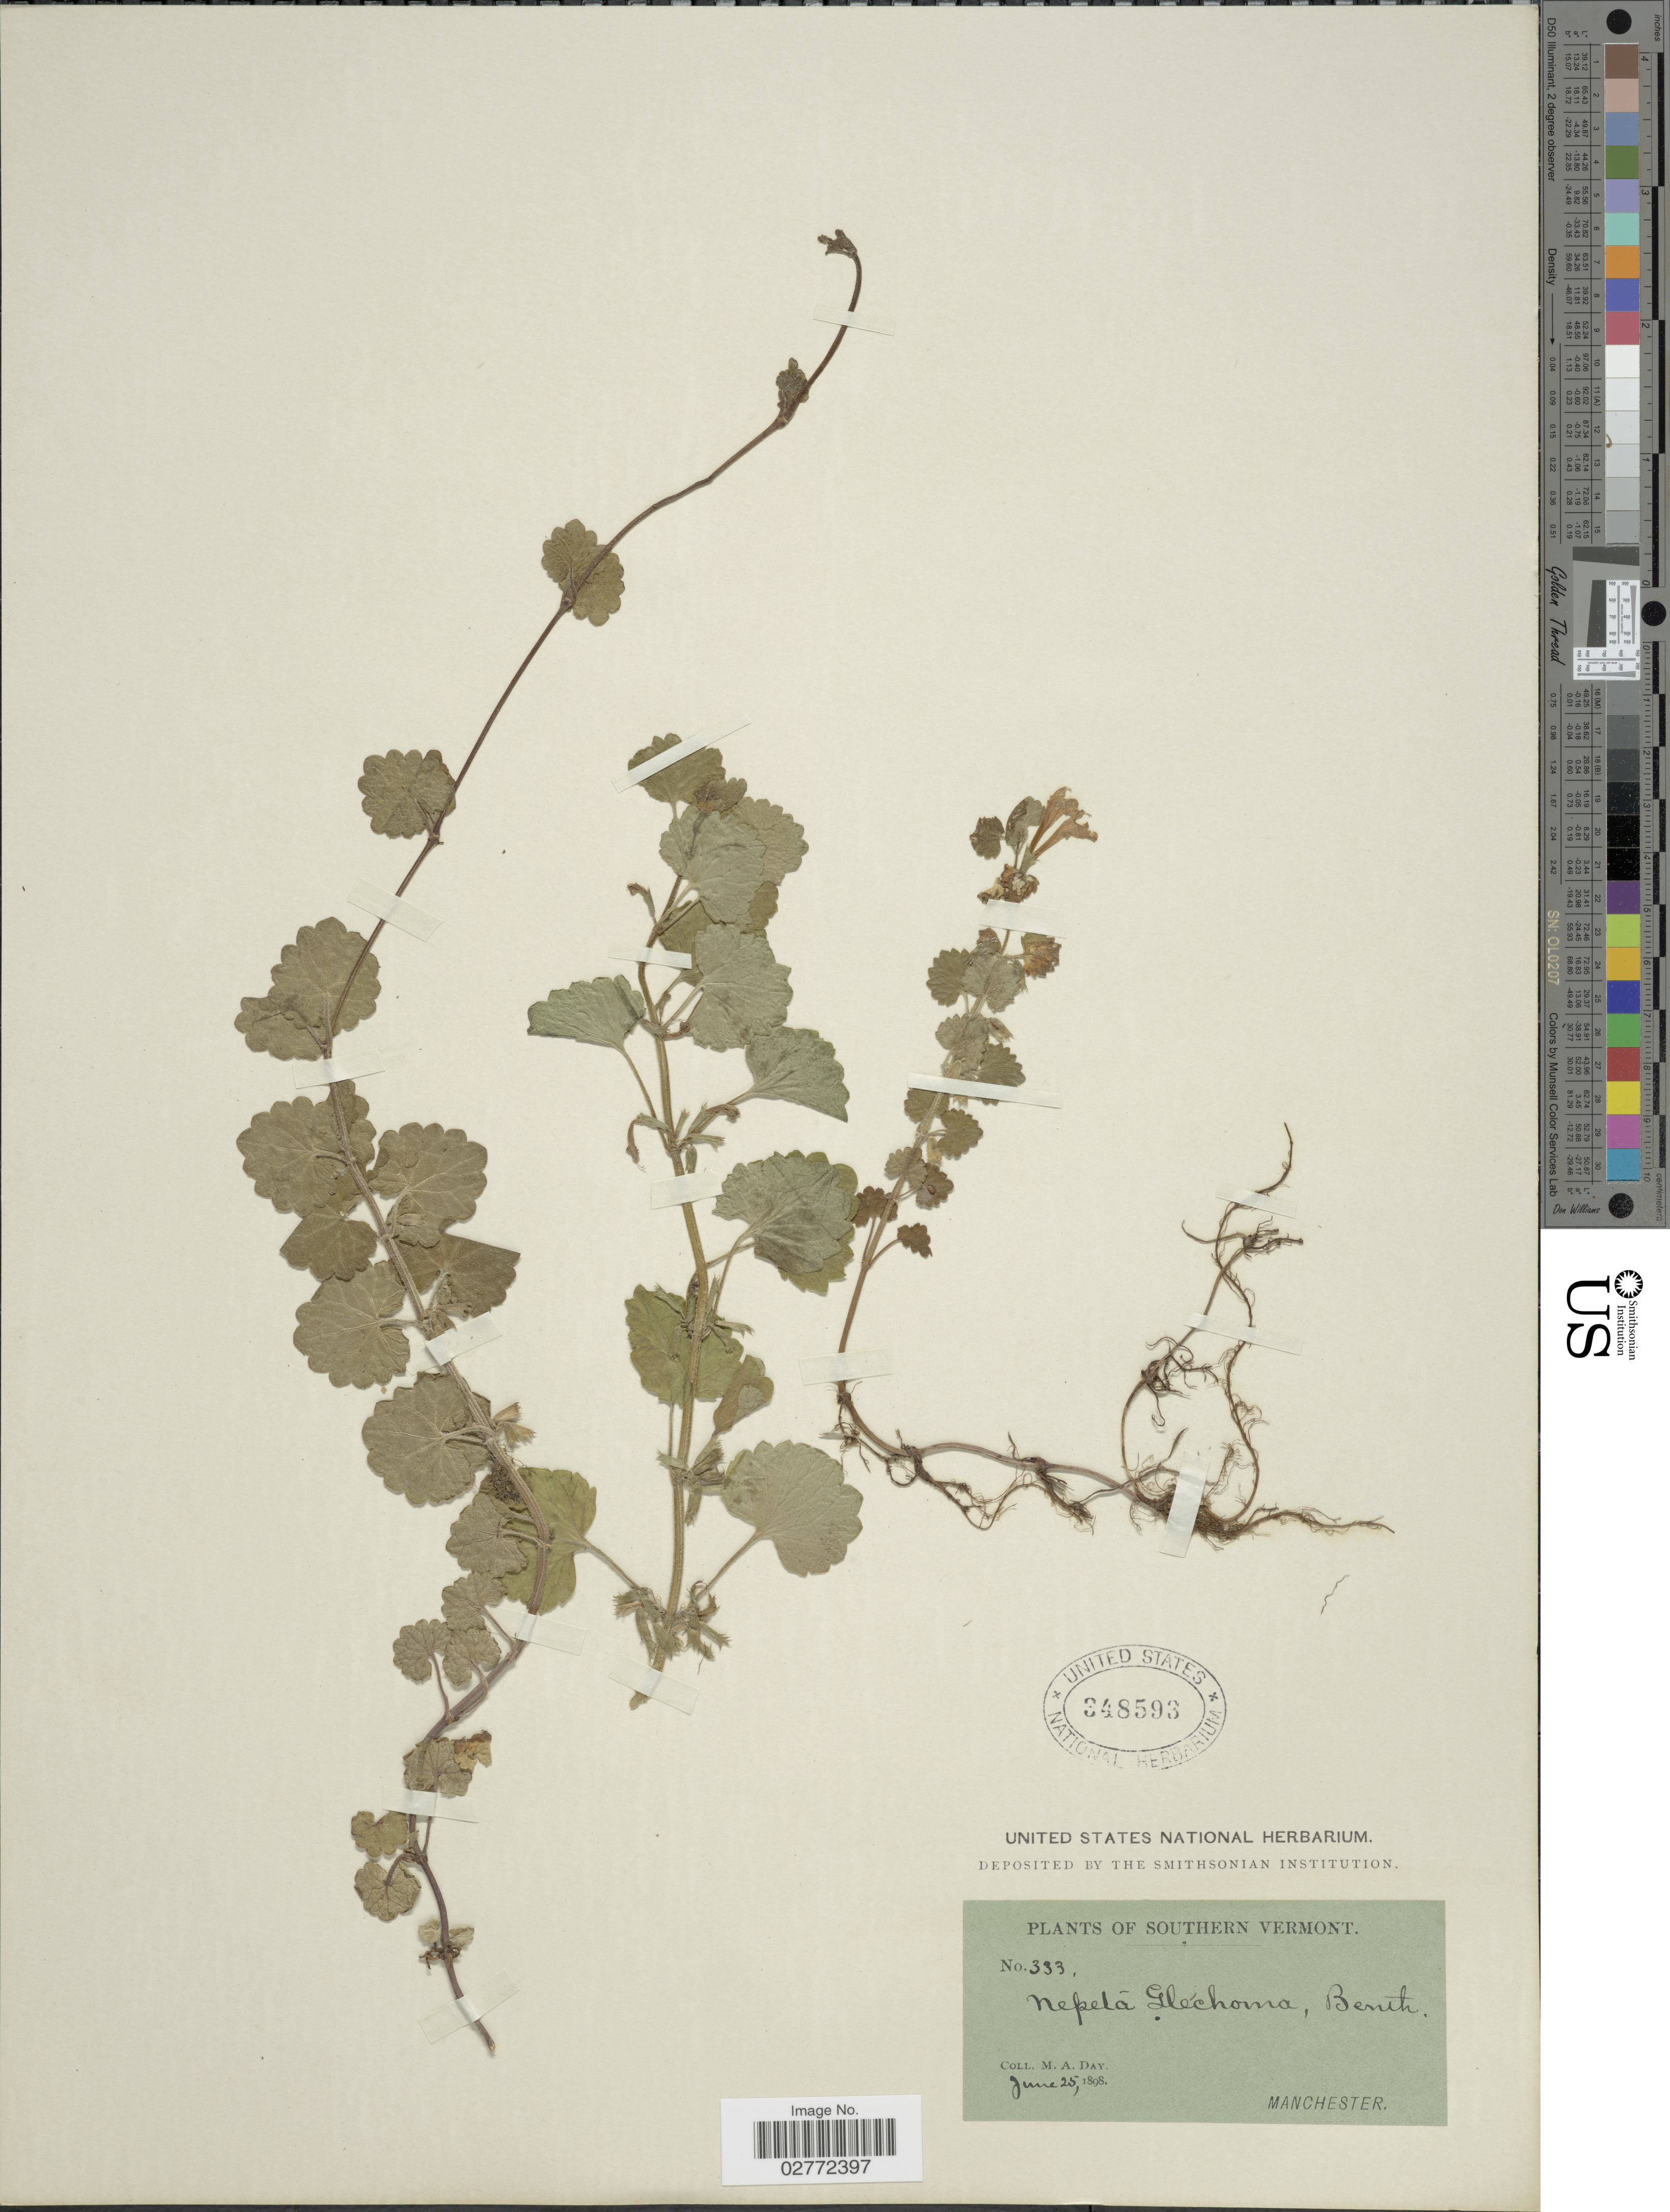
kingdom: Plantae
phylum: Tracheophyta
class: Magnoliopsida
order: Lamiales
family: Lamiaceae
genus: Glechoma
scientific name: Glechoma hederacea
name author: L.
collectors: M. Day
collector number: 333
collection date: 1898-06-25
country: United States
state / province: Vermont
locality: Southern Vermont. Manchester.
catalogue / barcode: US 348593